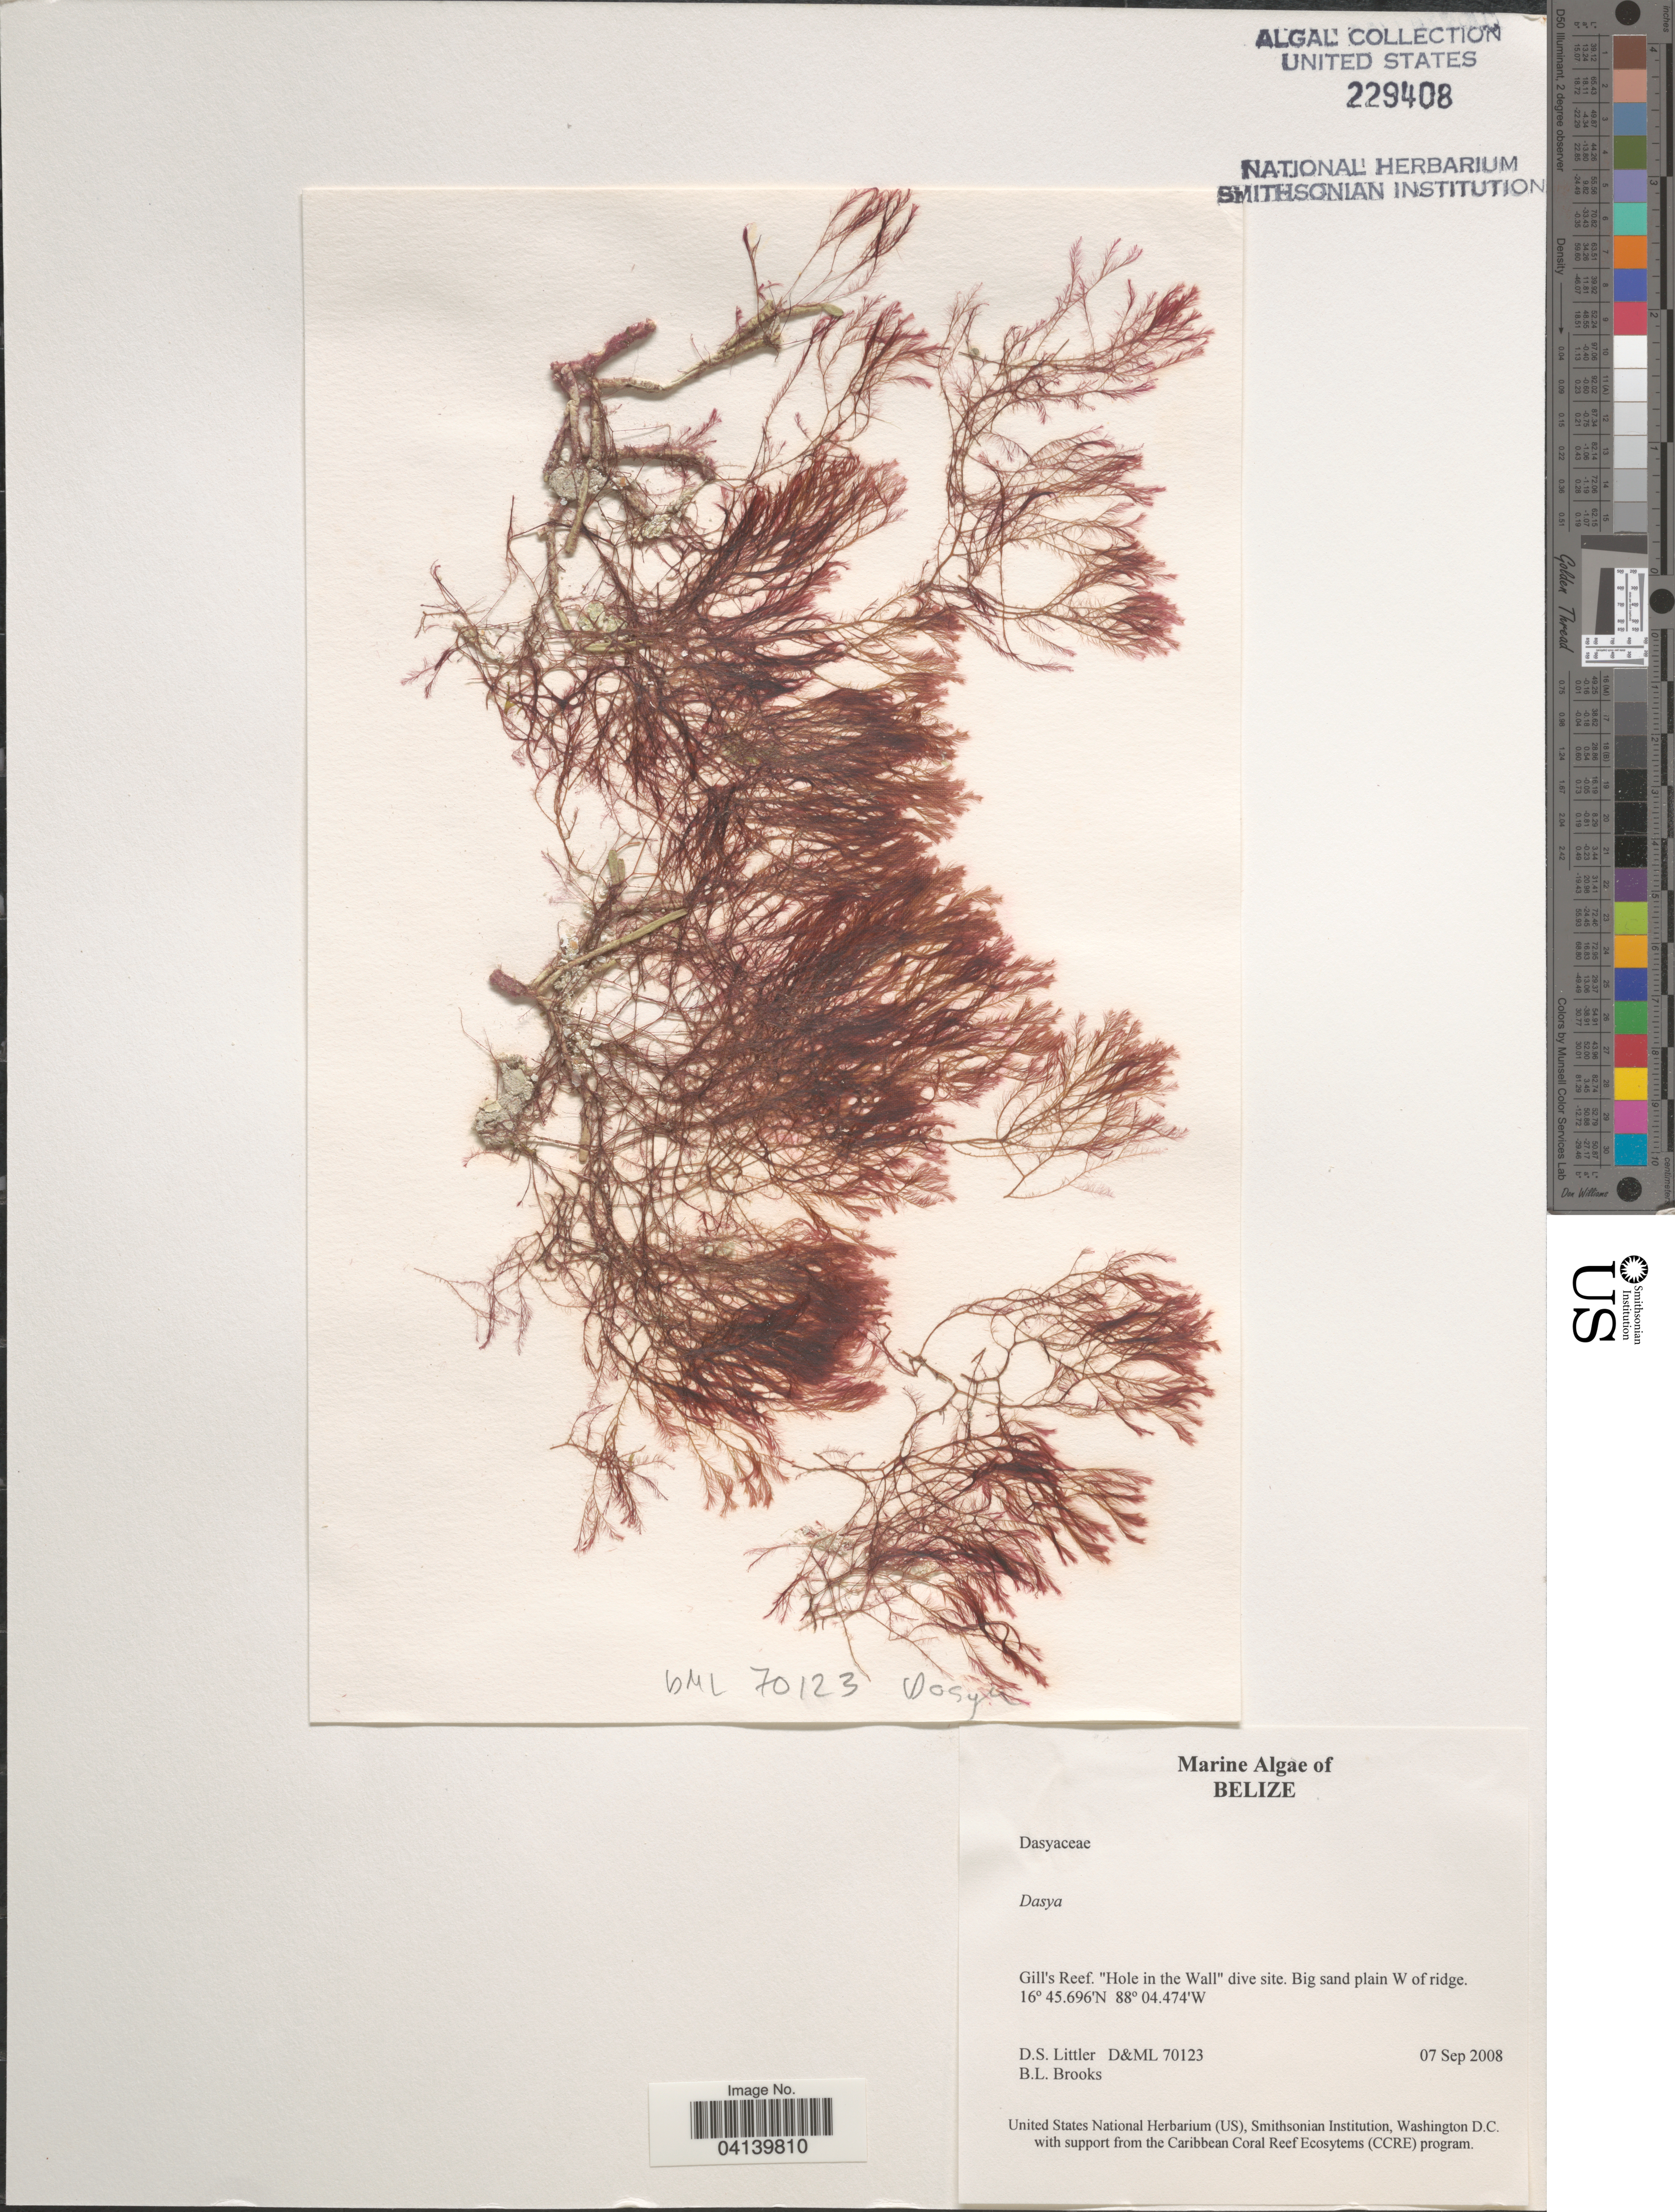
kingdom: Plantae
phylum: Rhodophyta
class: Florideophyceae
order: Ceramiales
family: Dasyaceae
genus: Dasya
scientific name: Dasya sp.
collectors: D. S. Littler & B. Brooks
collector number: D&ML 70123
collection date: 2008-09-07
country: Belize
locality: Gill's Reef. "Hole in the Wall" dive site. Big sand plain W of ridge.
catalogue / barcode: US 229408